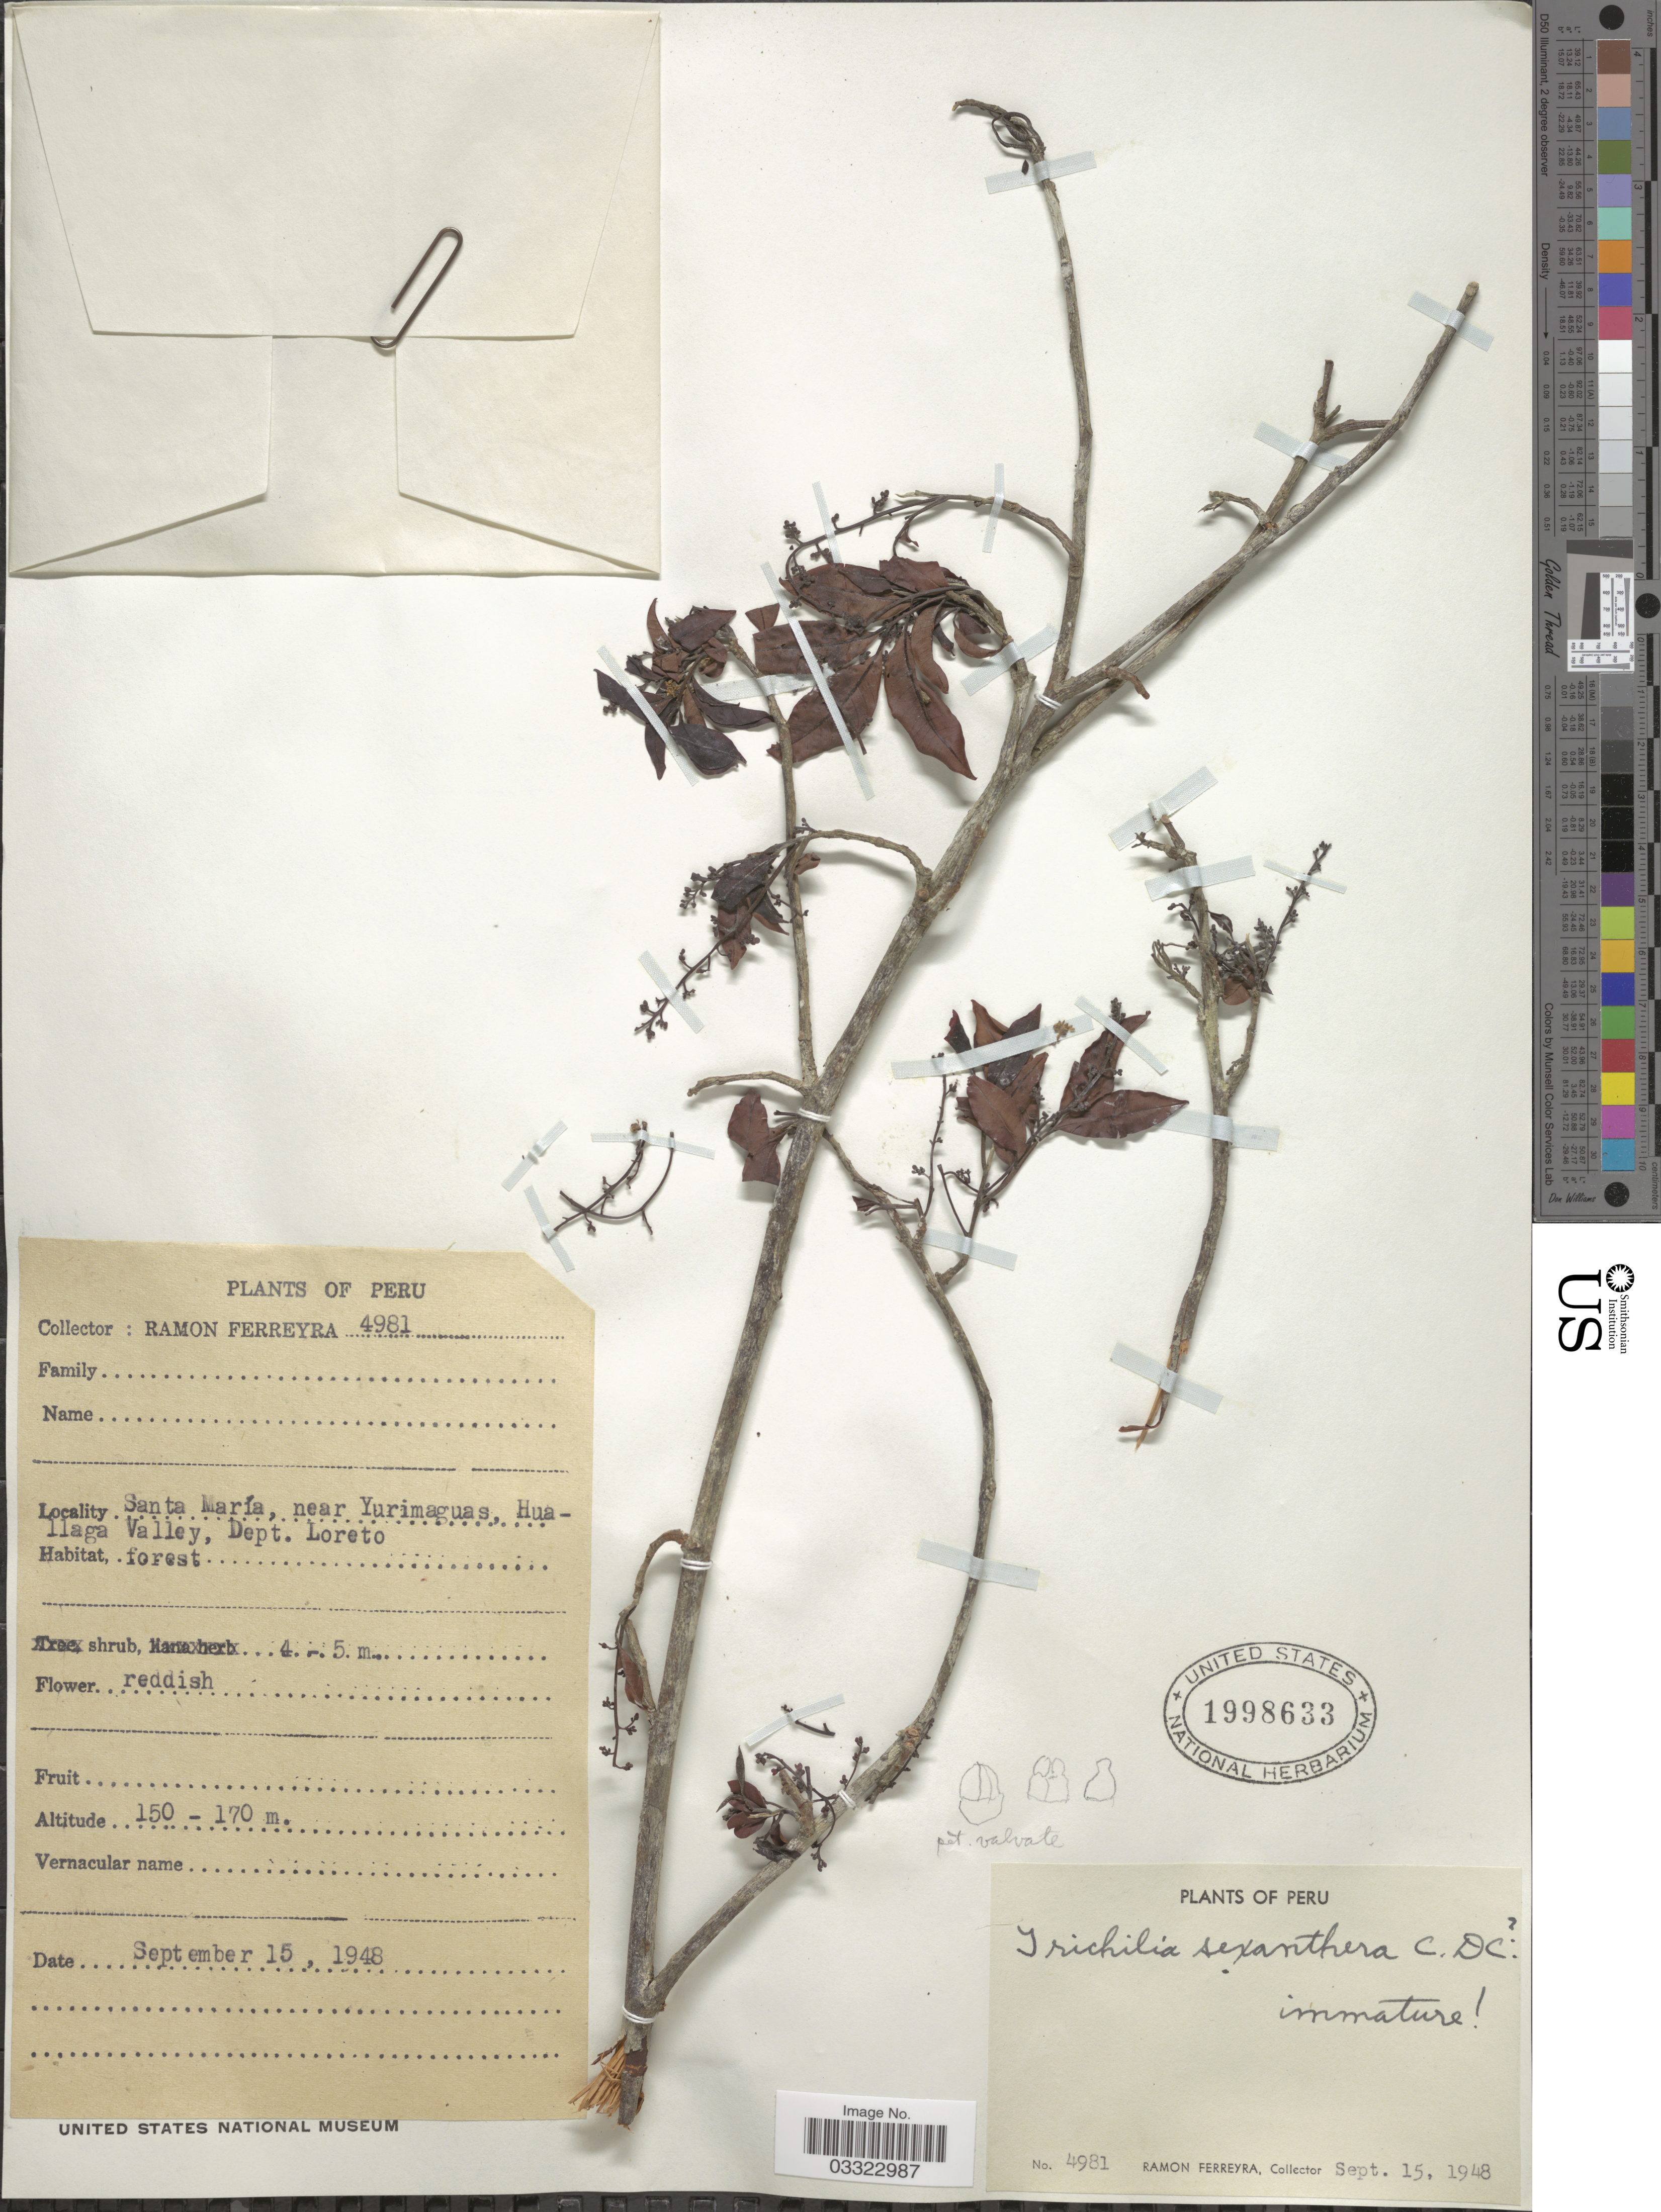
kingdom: Plantae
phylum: Tracheophyta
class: Magnoliopsida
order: Sapindales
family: Meliaceae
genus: Trichilia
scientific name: Trichilia maynasiana subsp. maynasiana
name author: C. DC.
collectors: R. A. Ferreyra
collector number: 4981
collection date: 1948-09-15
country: Peru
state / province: Loreto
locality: Santa María, near Yurimaguas, Huallaga Valley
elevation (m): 150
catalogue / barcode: US 1998633